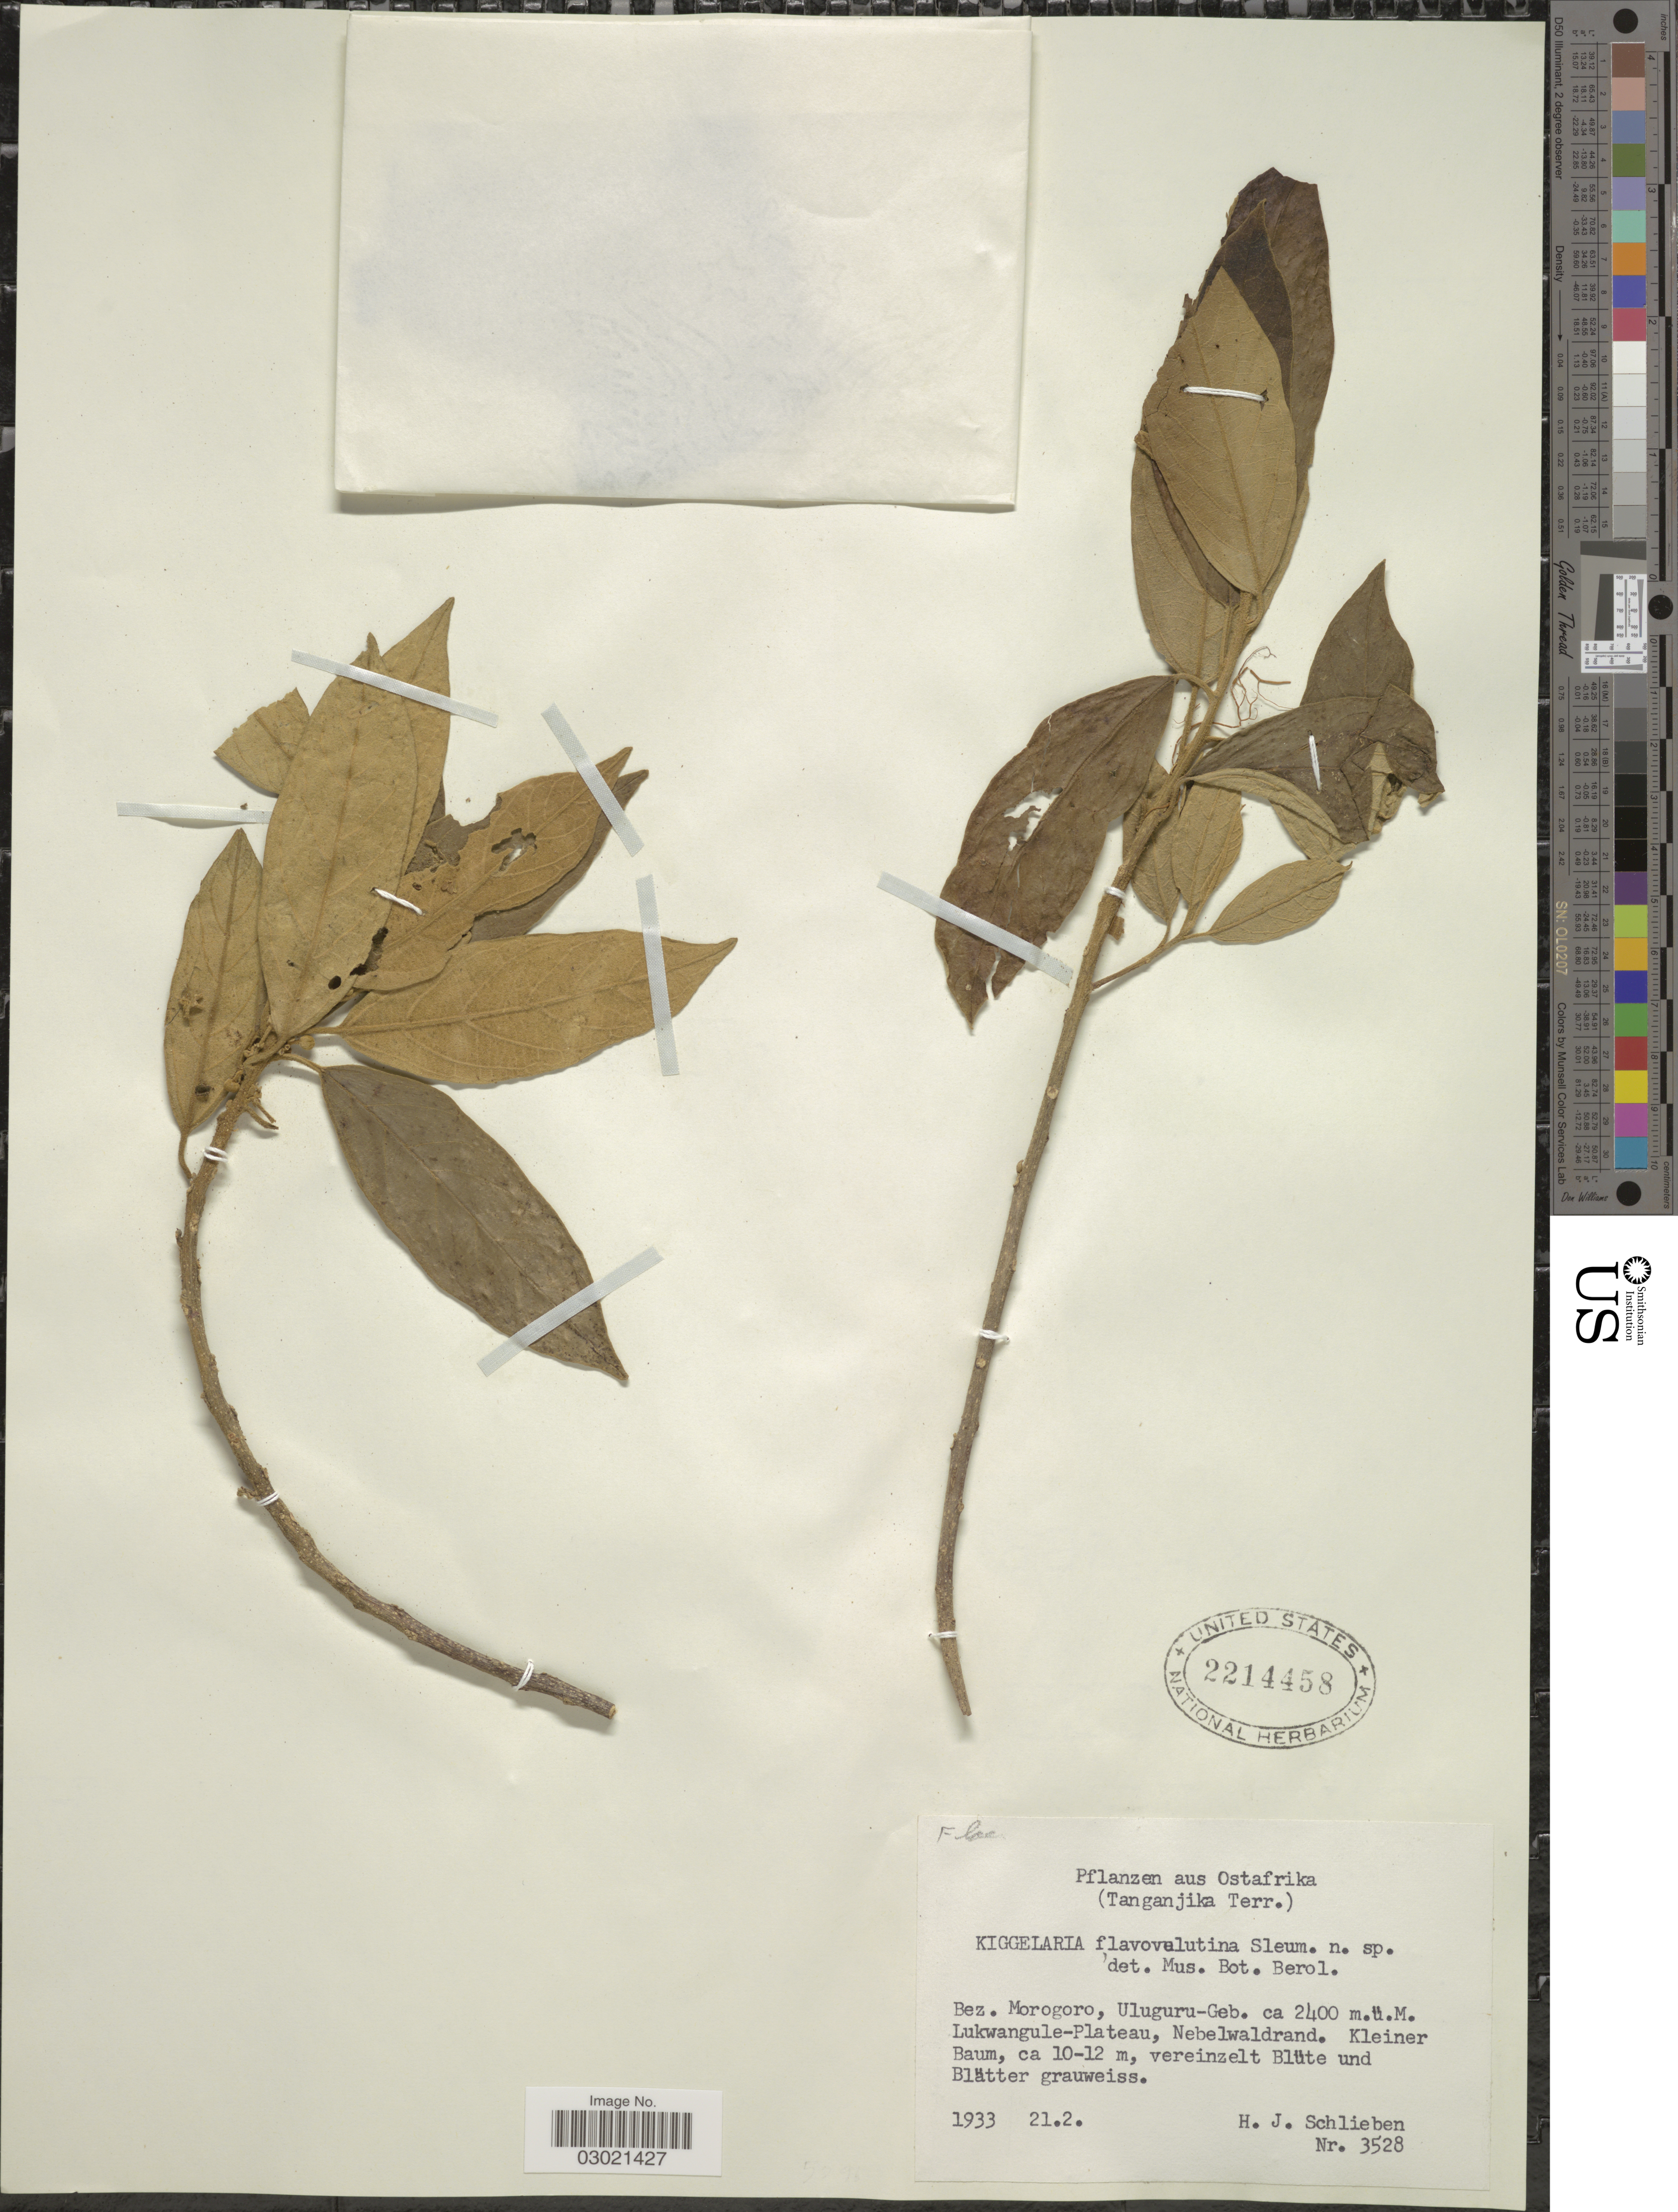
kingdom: Plantae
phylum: Tracheophyta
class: Magnoliopsida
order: Malpighiales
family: Achariaceae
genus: Kiggelaria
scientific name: Kiggelaria flavo-velutina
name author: Sleumer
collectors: H. J. Schlieben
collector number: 3528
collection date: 1933-02-21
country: Tanzania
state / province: Morogoro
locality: Ostafrika. (Tanganjika Terr.). Bez. Morogoro, Uluguru-Geb. Lukwangule-Plateau, Nebelwaldrand.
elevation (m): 2400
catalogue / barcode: US 2214458